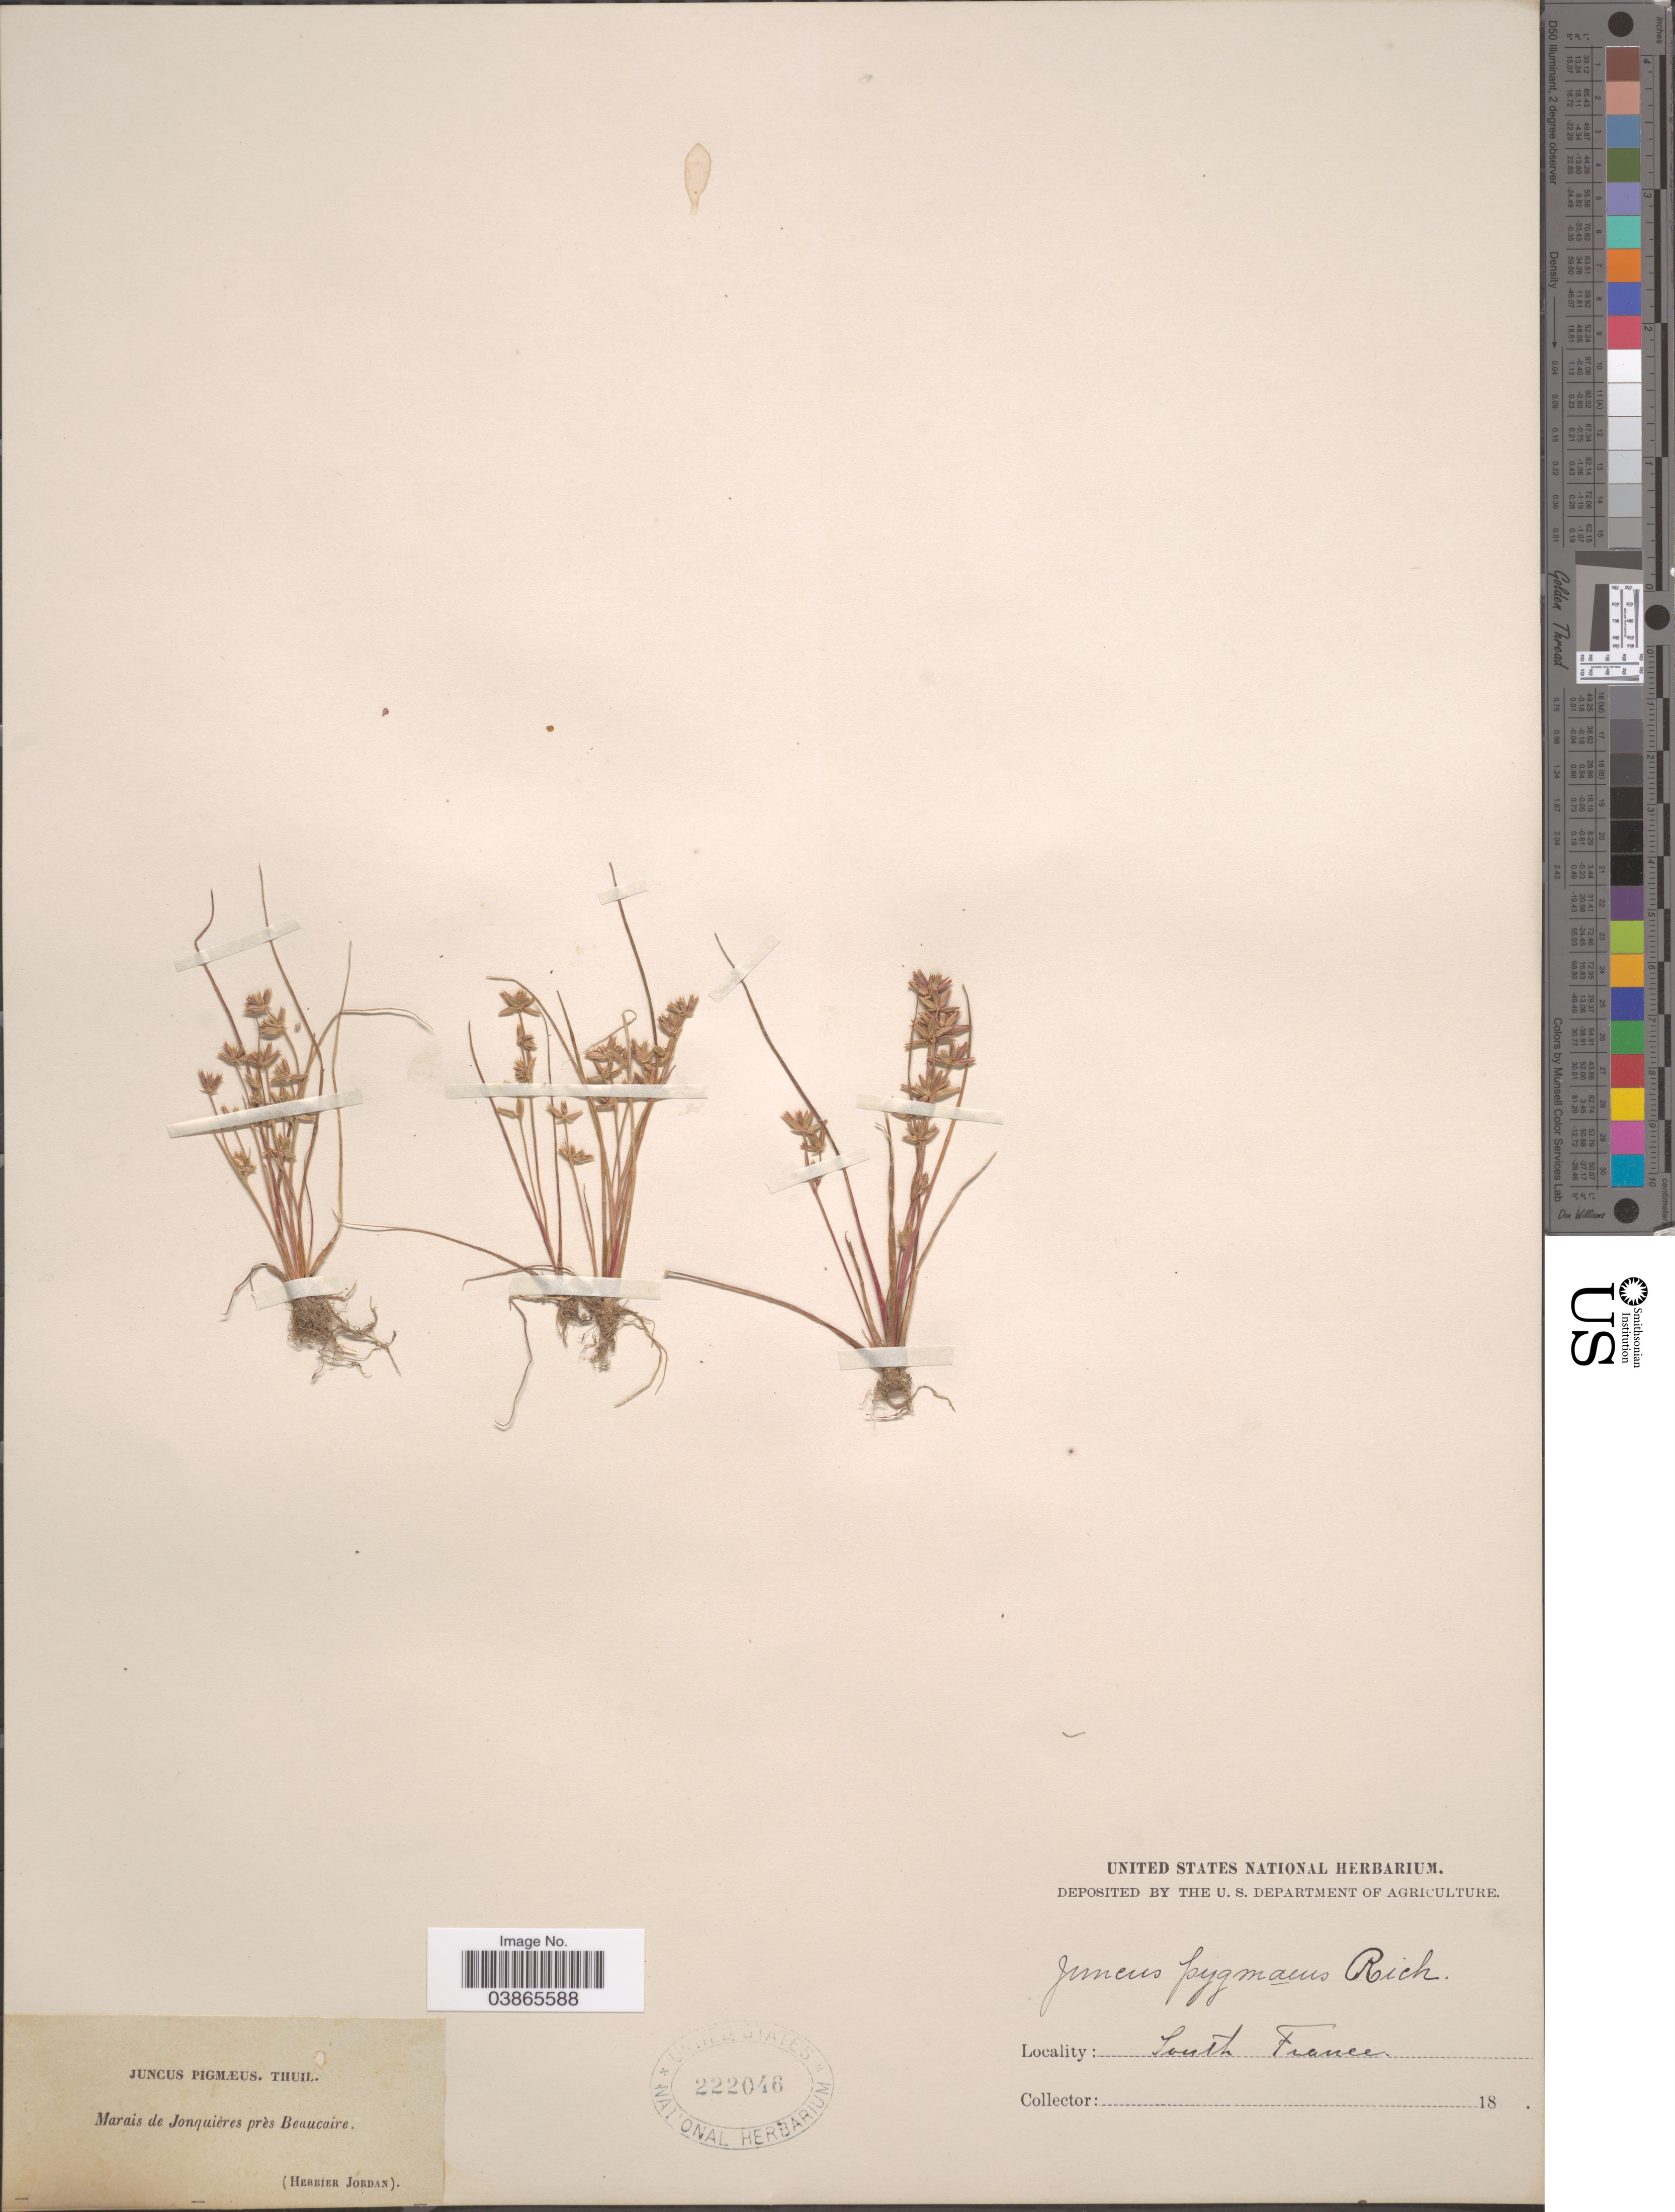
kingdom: Plantae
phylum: Tracheophyta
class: Liliopsida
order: Poales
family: Juncaceae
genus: Juncus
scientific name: Juncus pygmaeus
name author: Rich. ex Thuill.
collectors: ex herb. Jordan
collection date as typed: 18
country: France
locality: South France. Marais de Jonquières près Beaucaire.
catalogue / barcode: US 222046